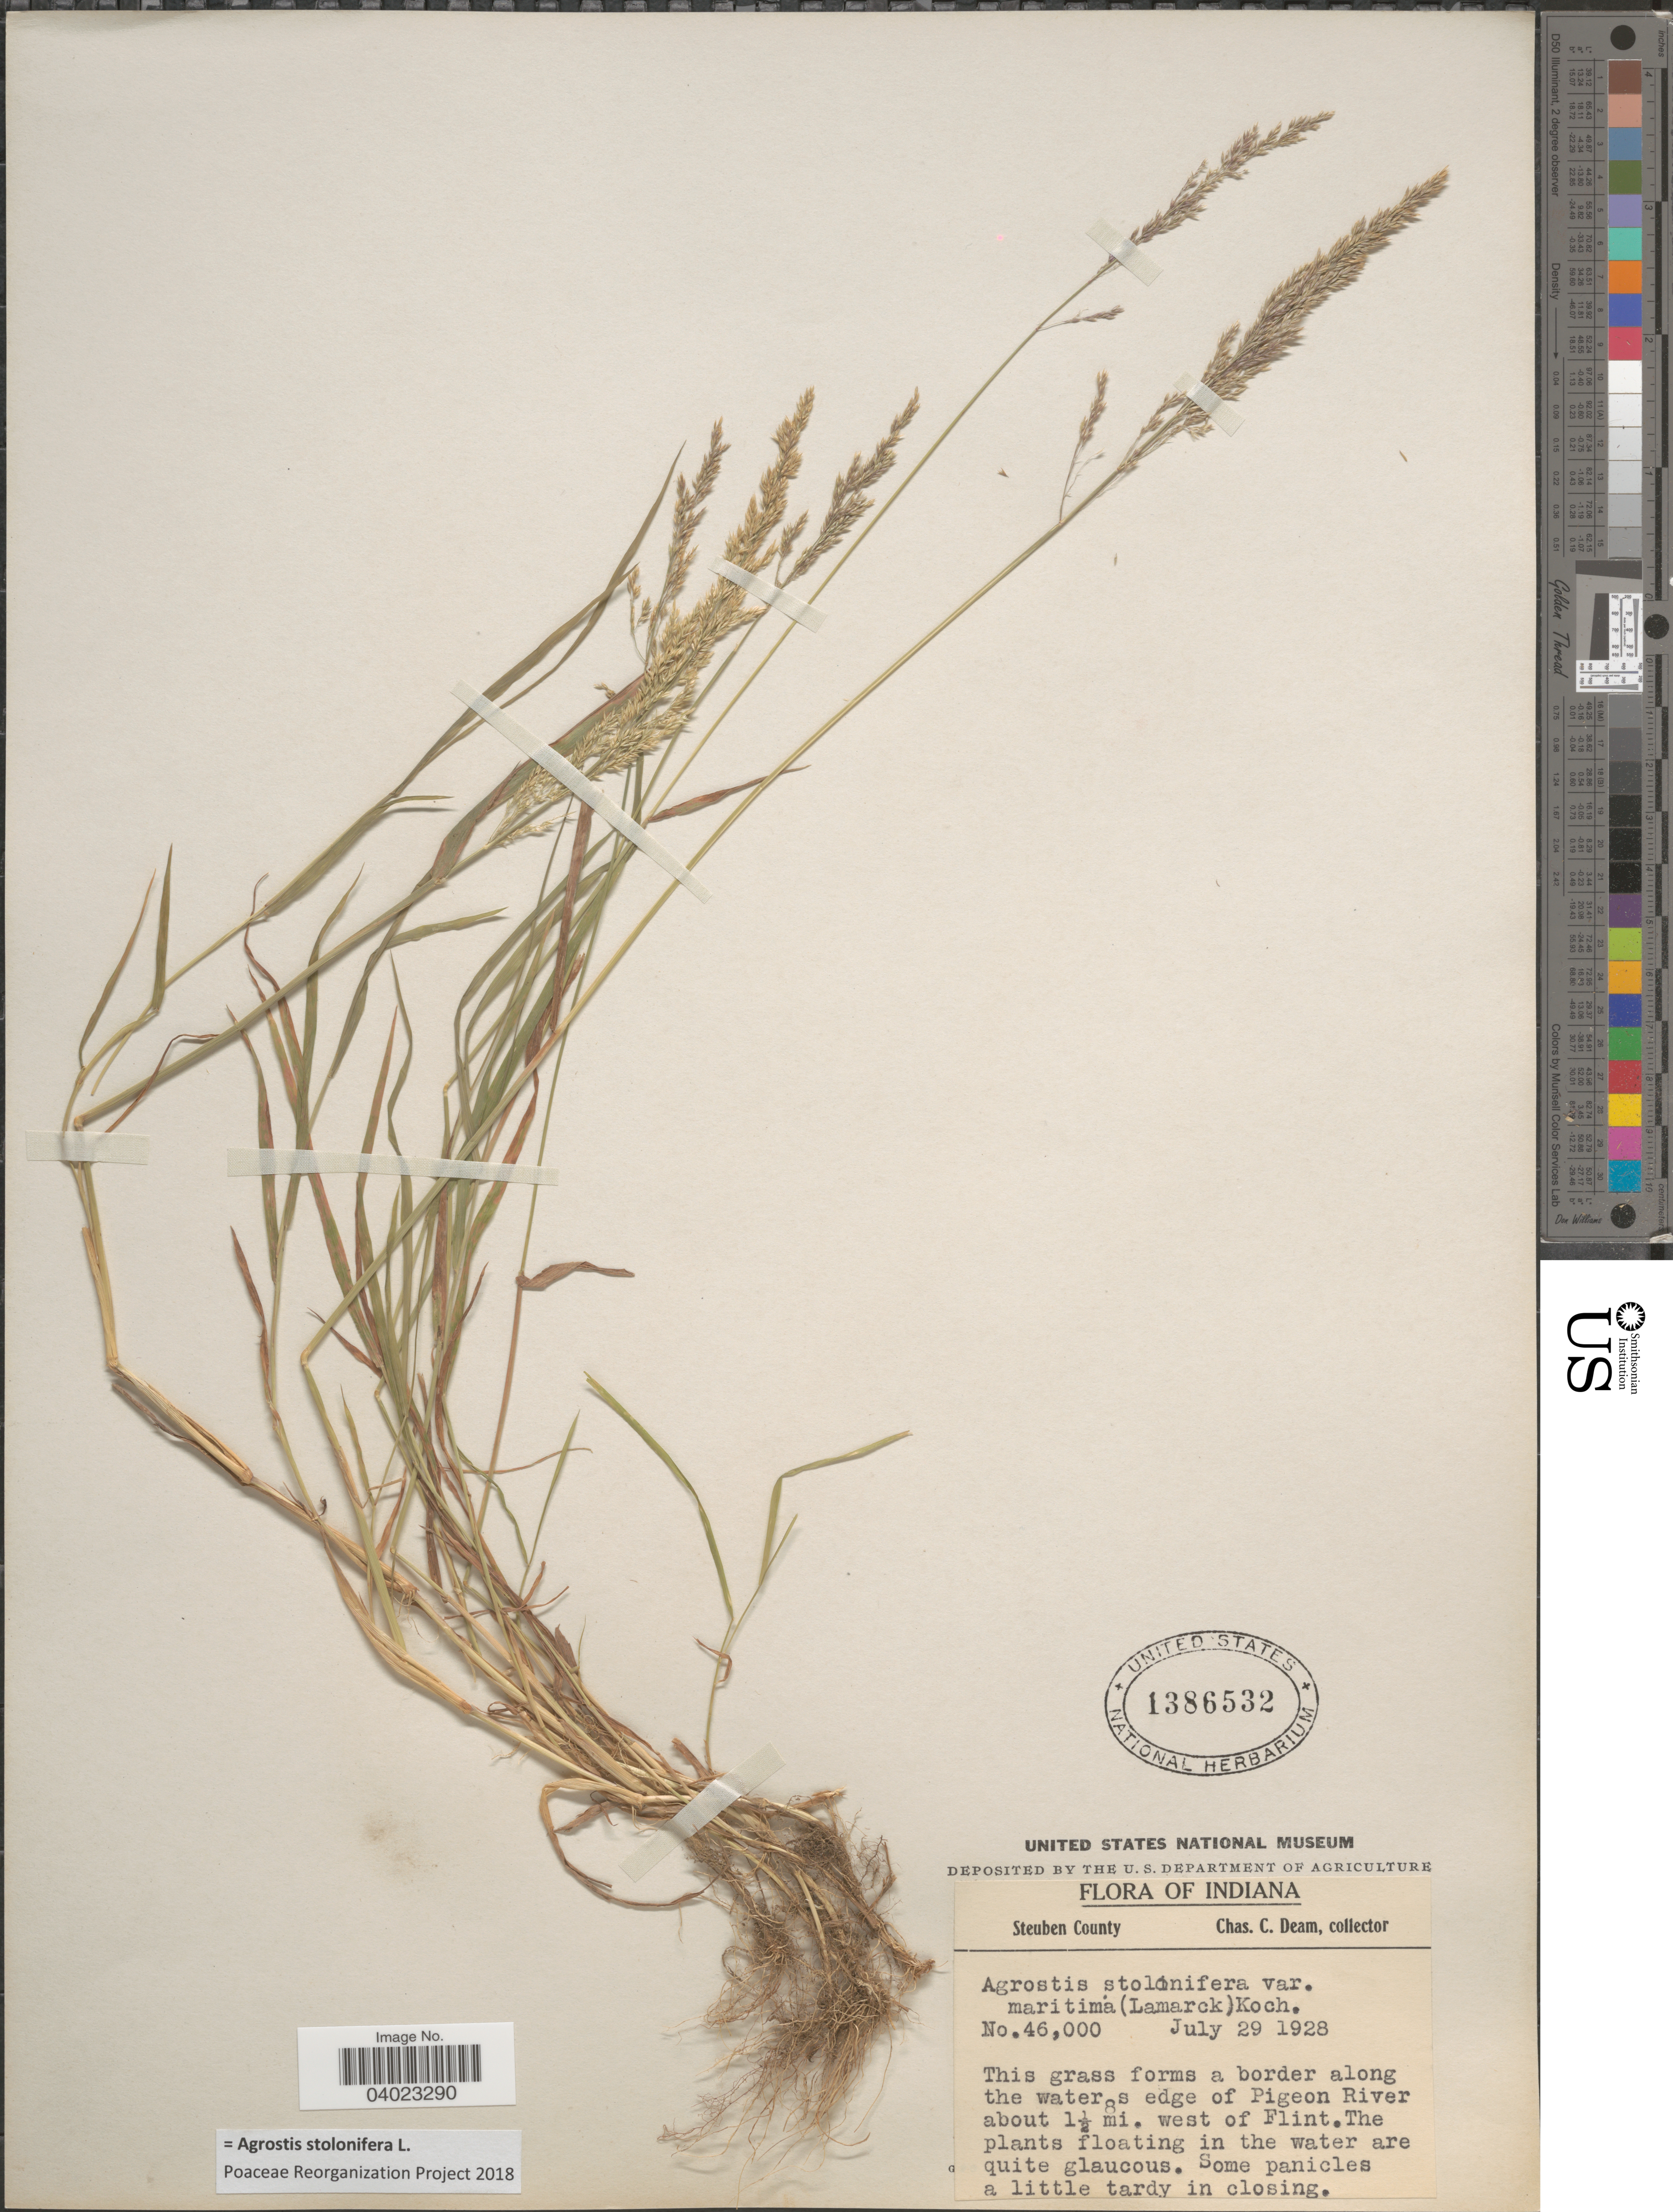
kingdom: Plantae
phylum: Tracheophyta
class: Liliopsida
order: Poales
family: Poaceae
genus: Agrostis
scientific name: Agrostis stolonifera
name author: L.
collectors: C. C. Deam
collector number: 46000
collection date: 1928-07-29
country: United States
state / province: Indiana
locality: Steuben County. Along the water's edge of Pigeon River about 1½ mi. west of Flint.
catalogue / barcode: US 1386532